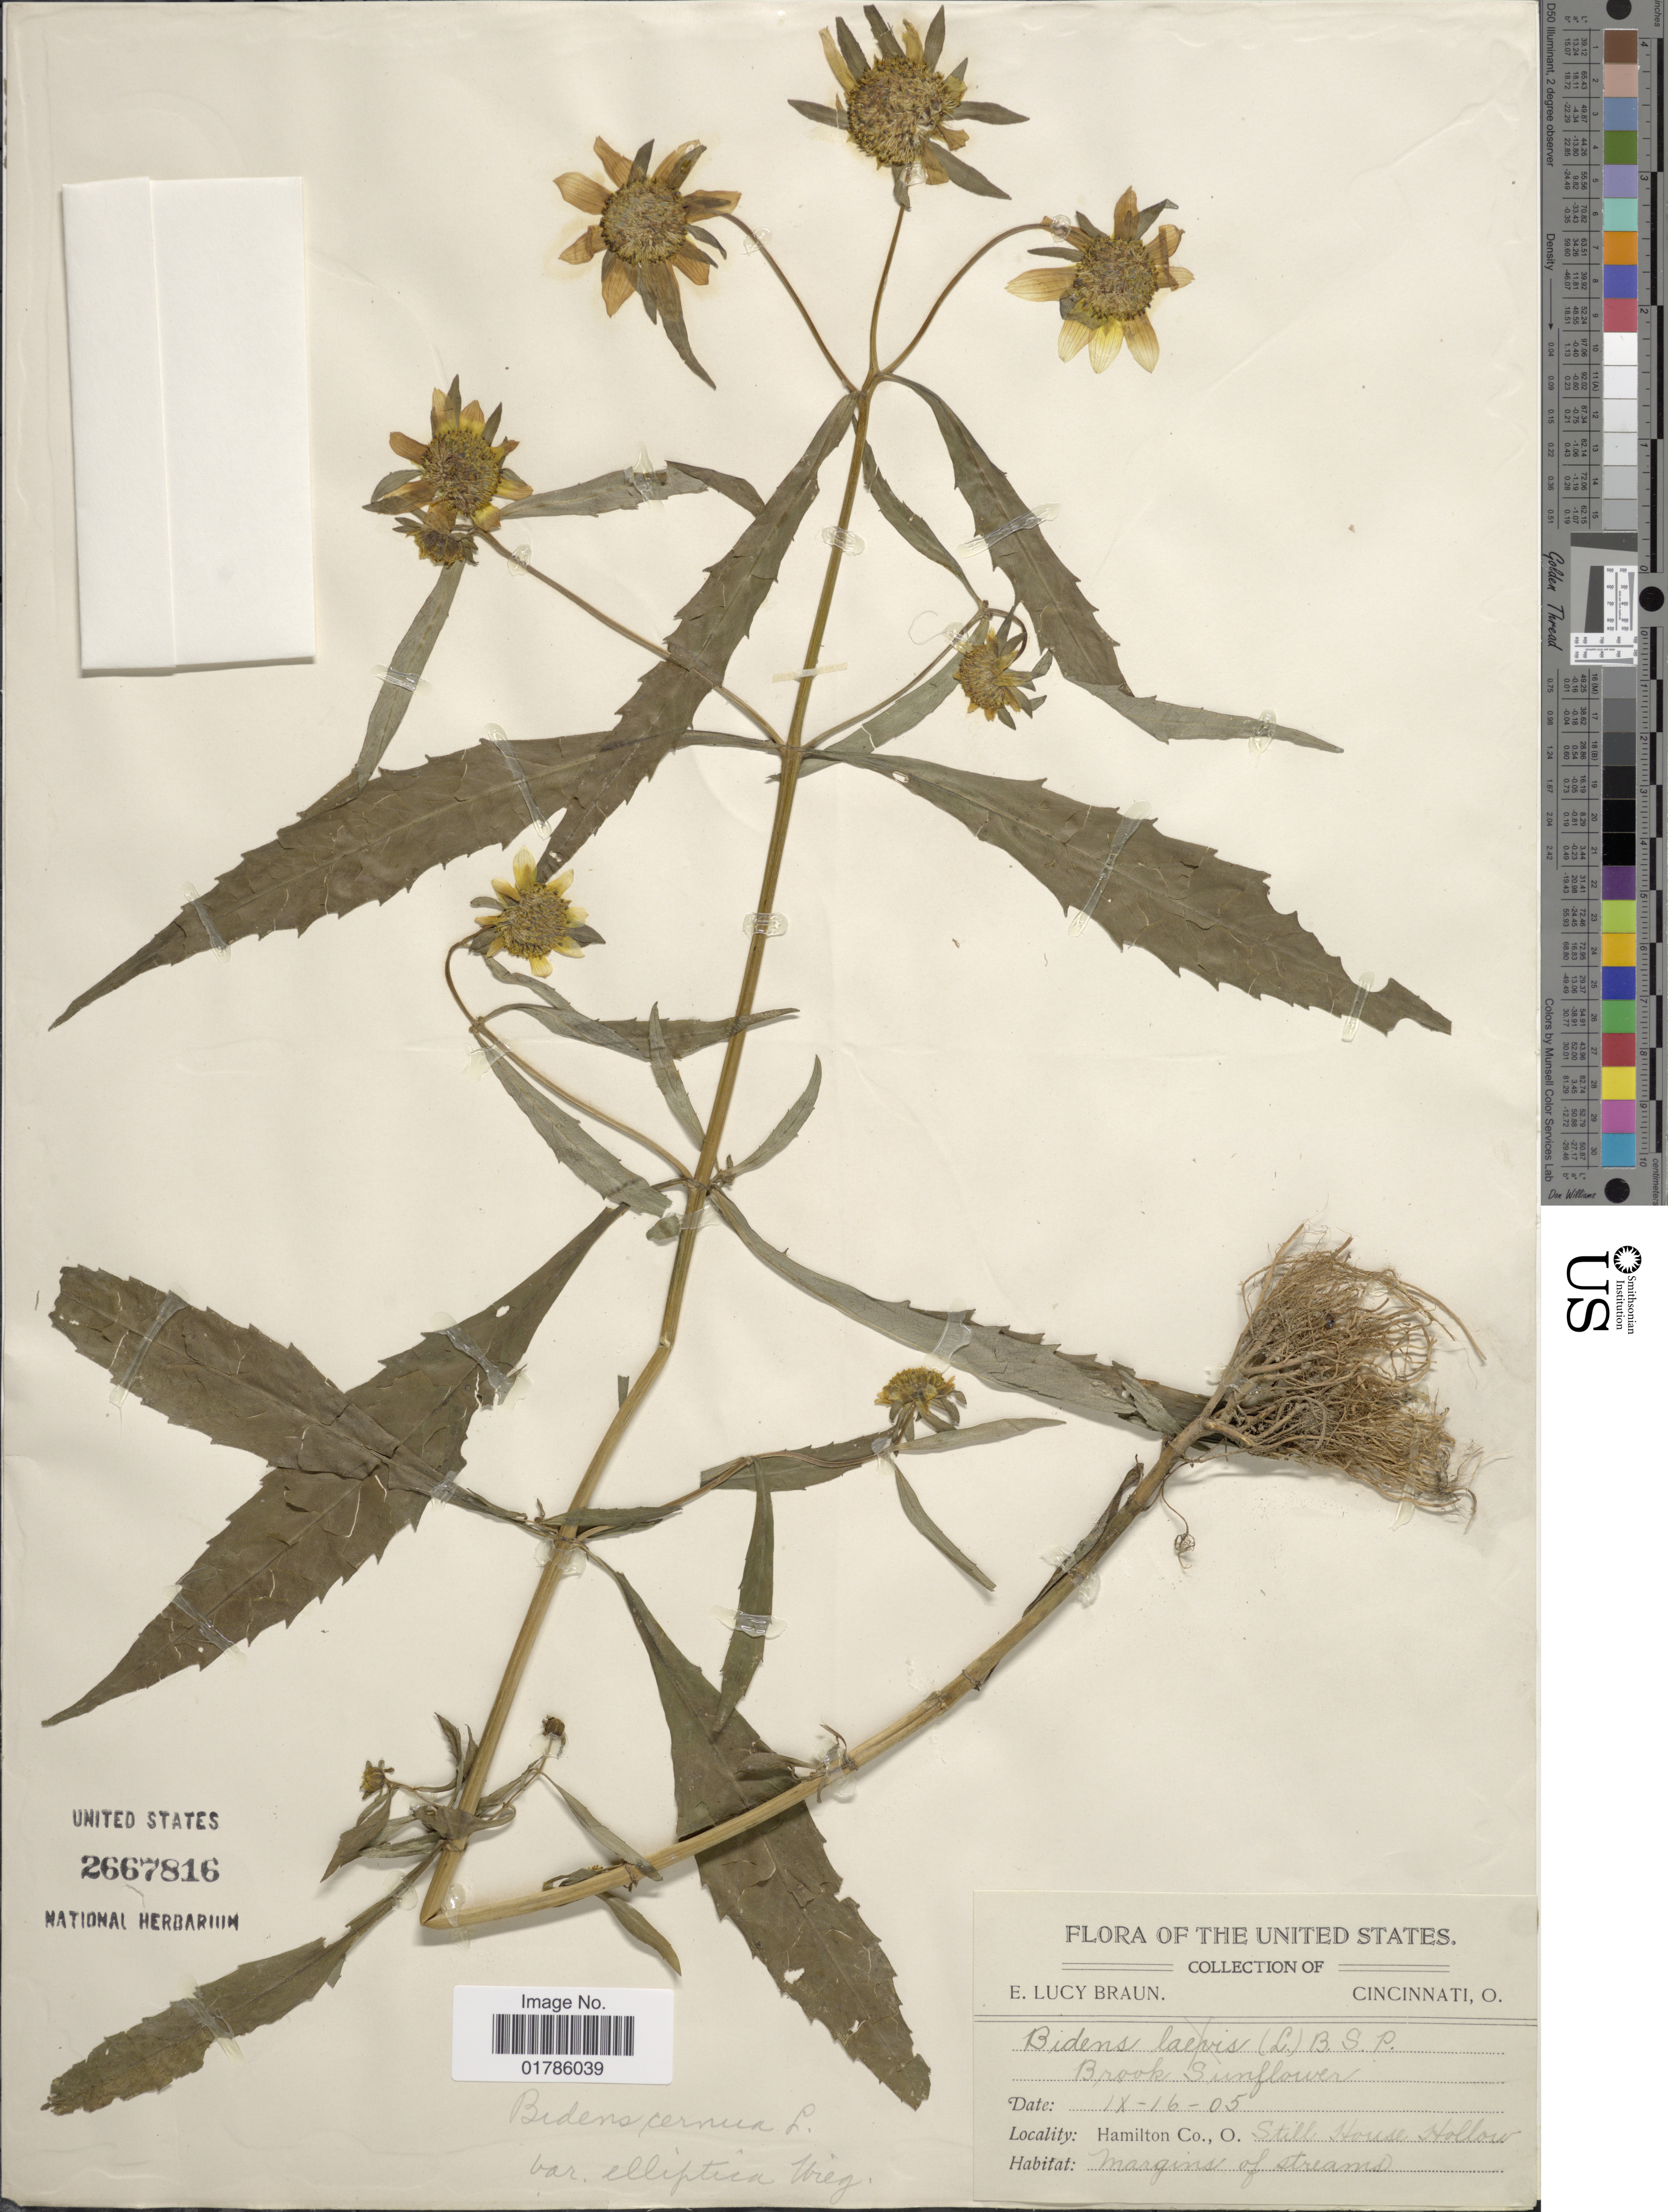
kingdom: Plantae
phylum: Tracheophyta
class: Magnoliopsida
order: Asterales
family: Asteraceae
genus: Bidens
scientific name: Bidens cernua var. elliptica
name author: Wiegand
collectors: E. L. Braun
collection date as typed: Transcribed d/m/y: 16/9/5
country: United States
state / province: Ohio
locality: Hamilton Co., Stil House Hollow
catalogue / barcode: US 2667816